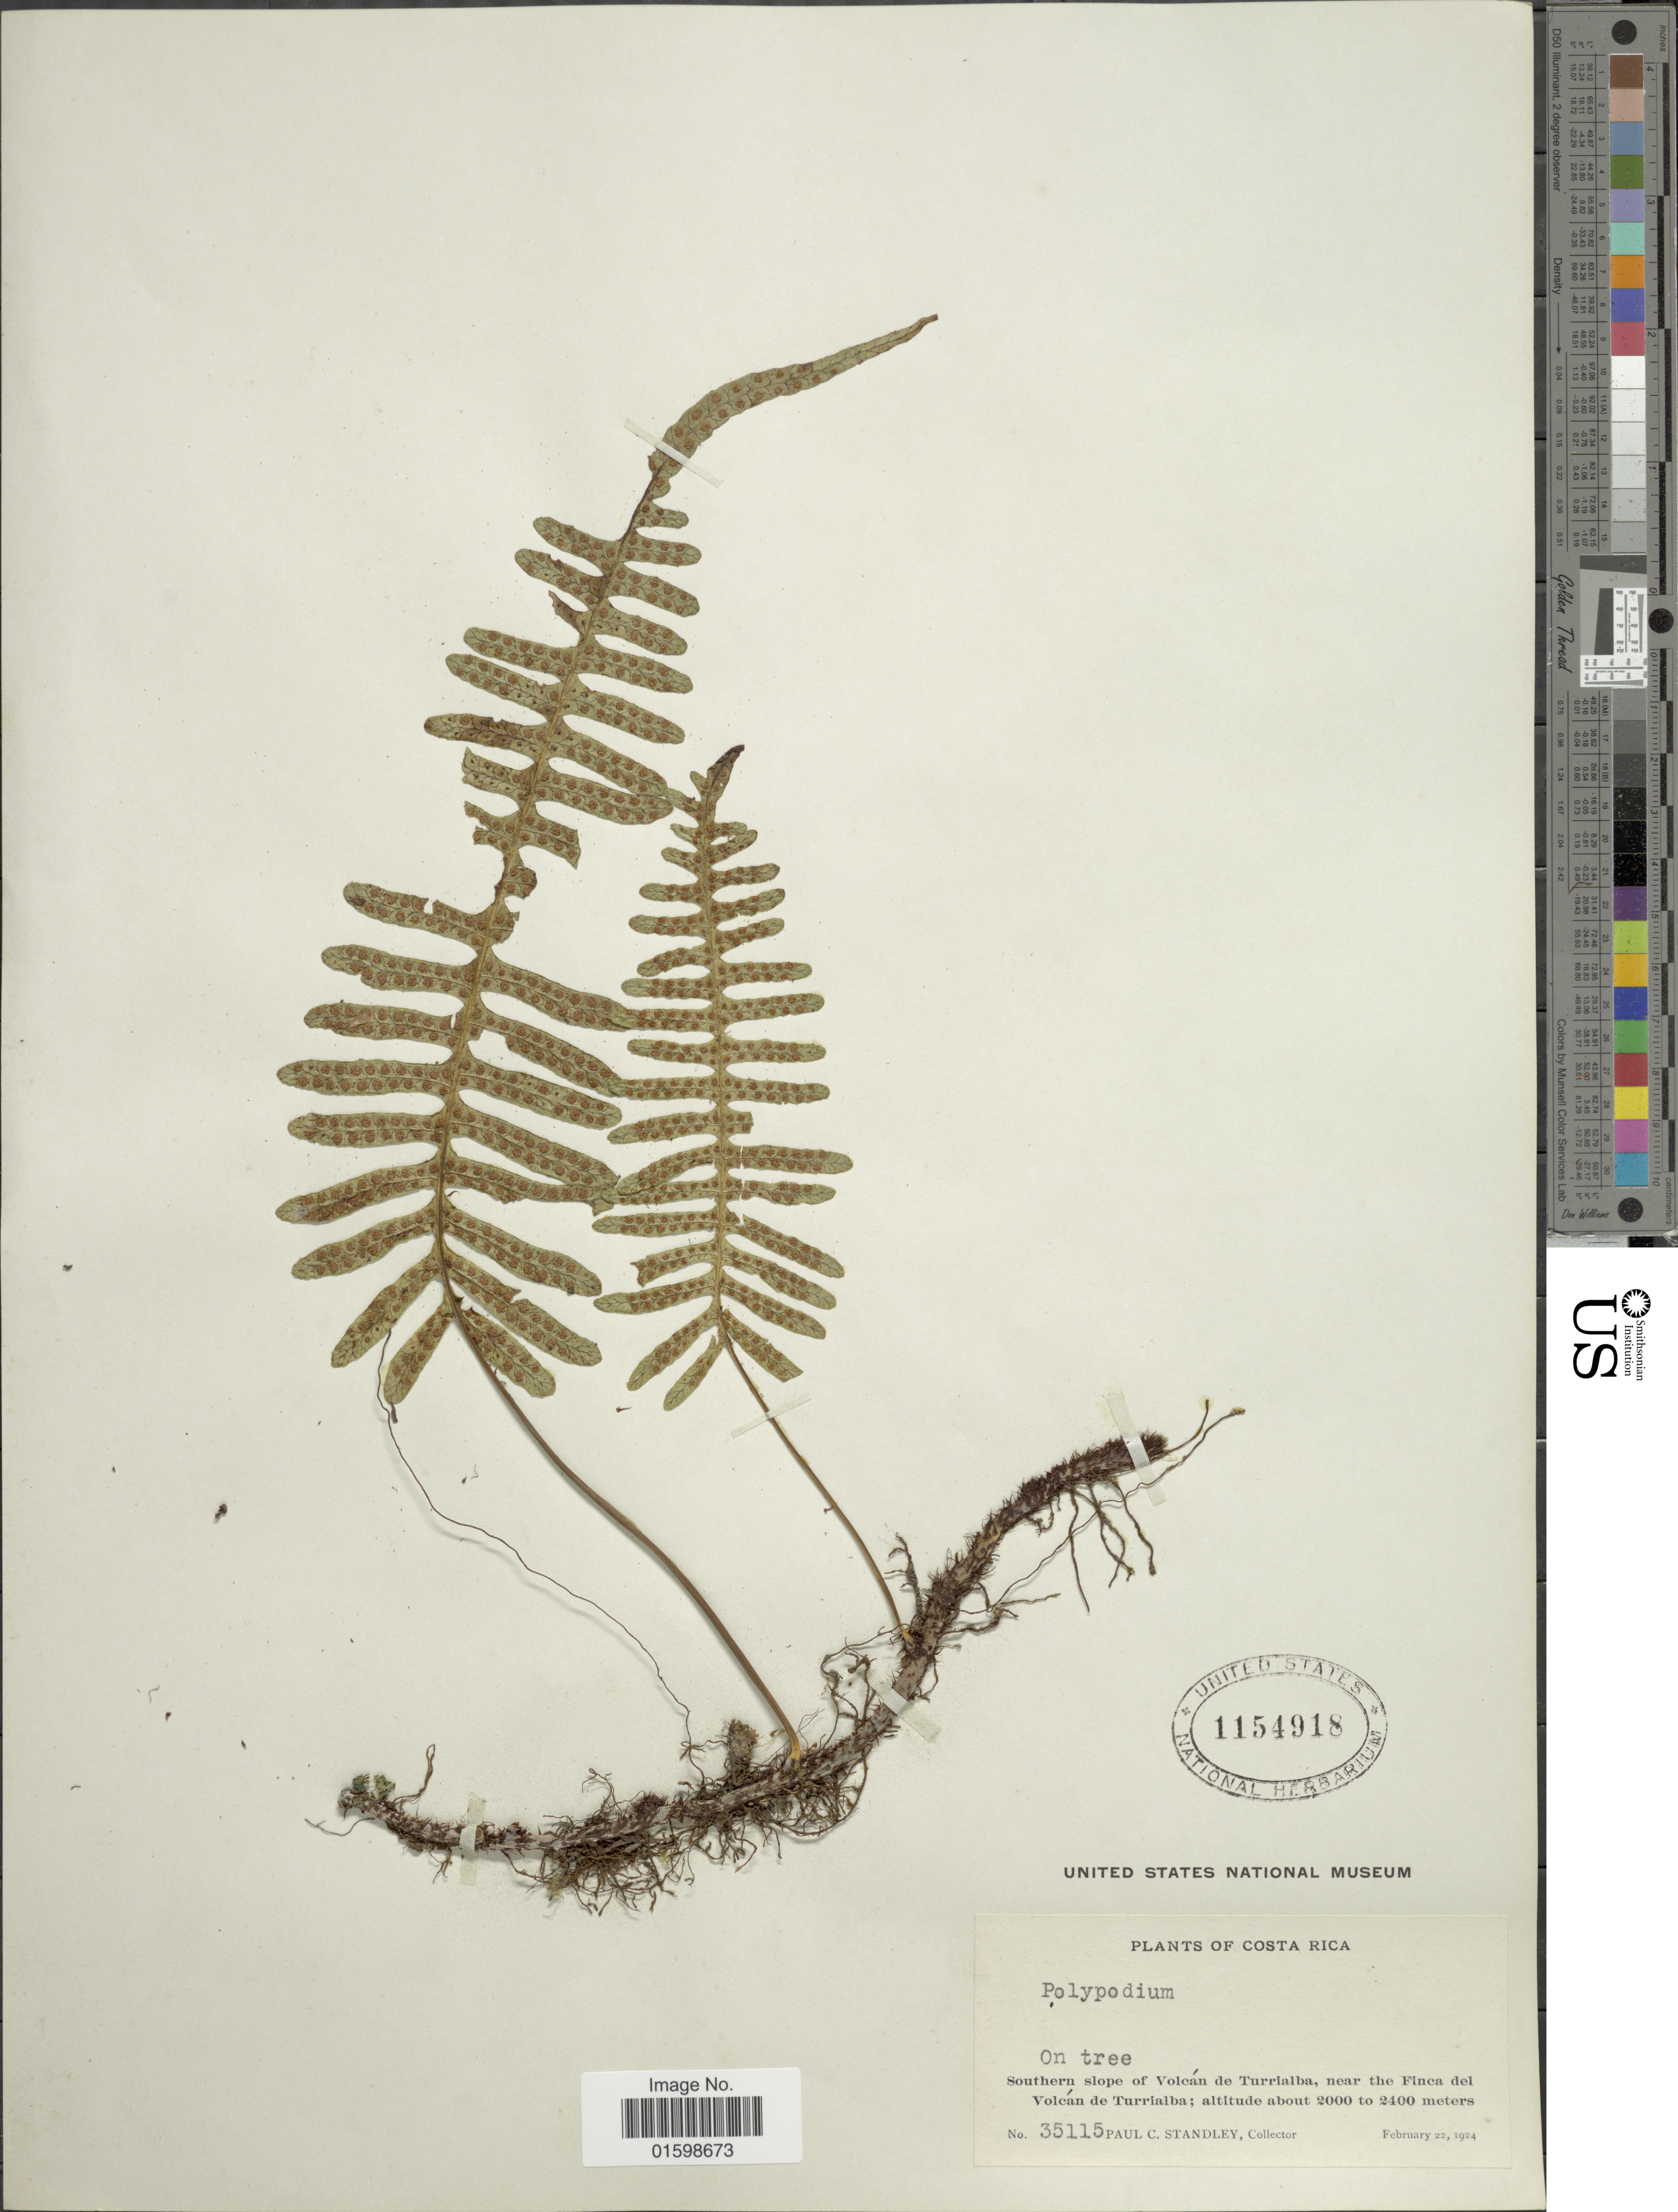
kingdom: Plantae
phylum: Tracheophyta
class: Polypodiopsida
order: Polypodiales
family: Polypodiaceae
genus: Pleopeltis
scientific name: Pleopeltis wiesbaurii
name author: (Sodiro) Lellinger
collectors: P. C. Standley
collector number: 35115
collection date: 1924-02-22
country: Costa Rica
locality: On tree, Southern slope of Volcán de Turrialba, near the Finca del Volcán de Turrialba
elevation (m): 2000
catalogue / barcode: US 1154918